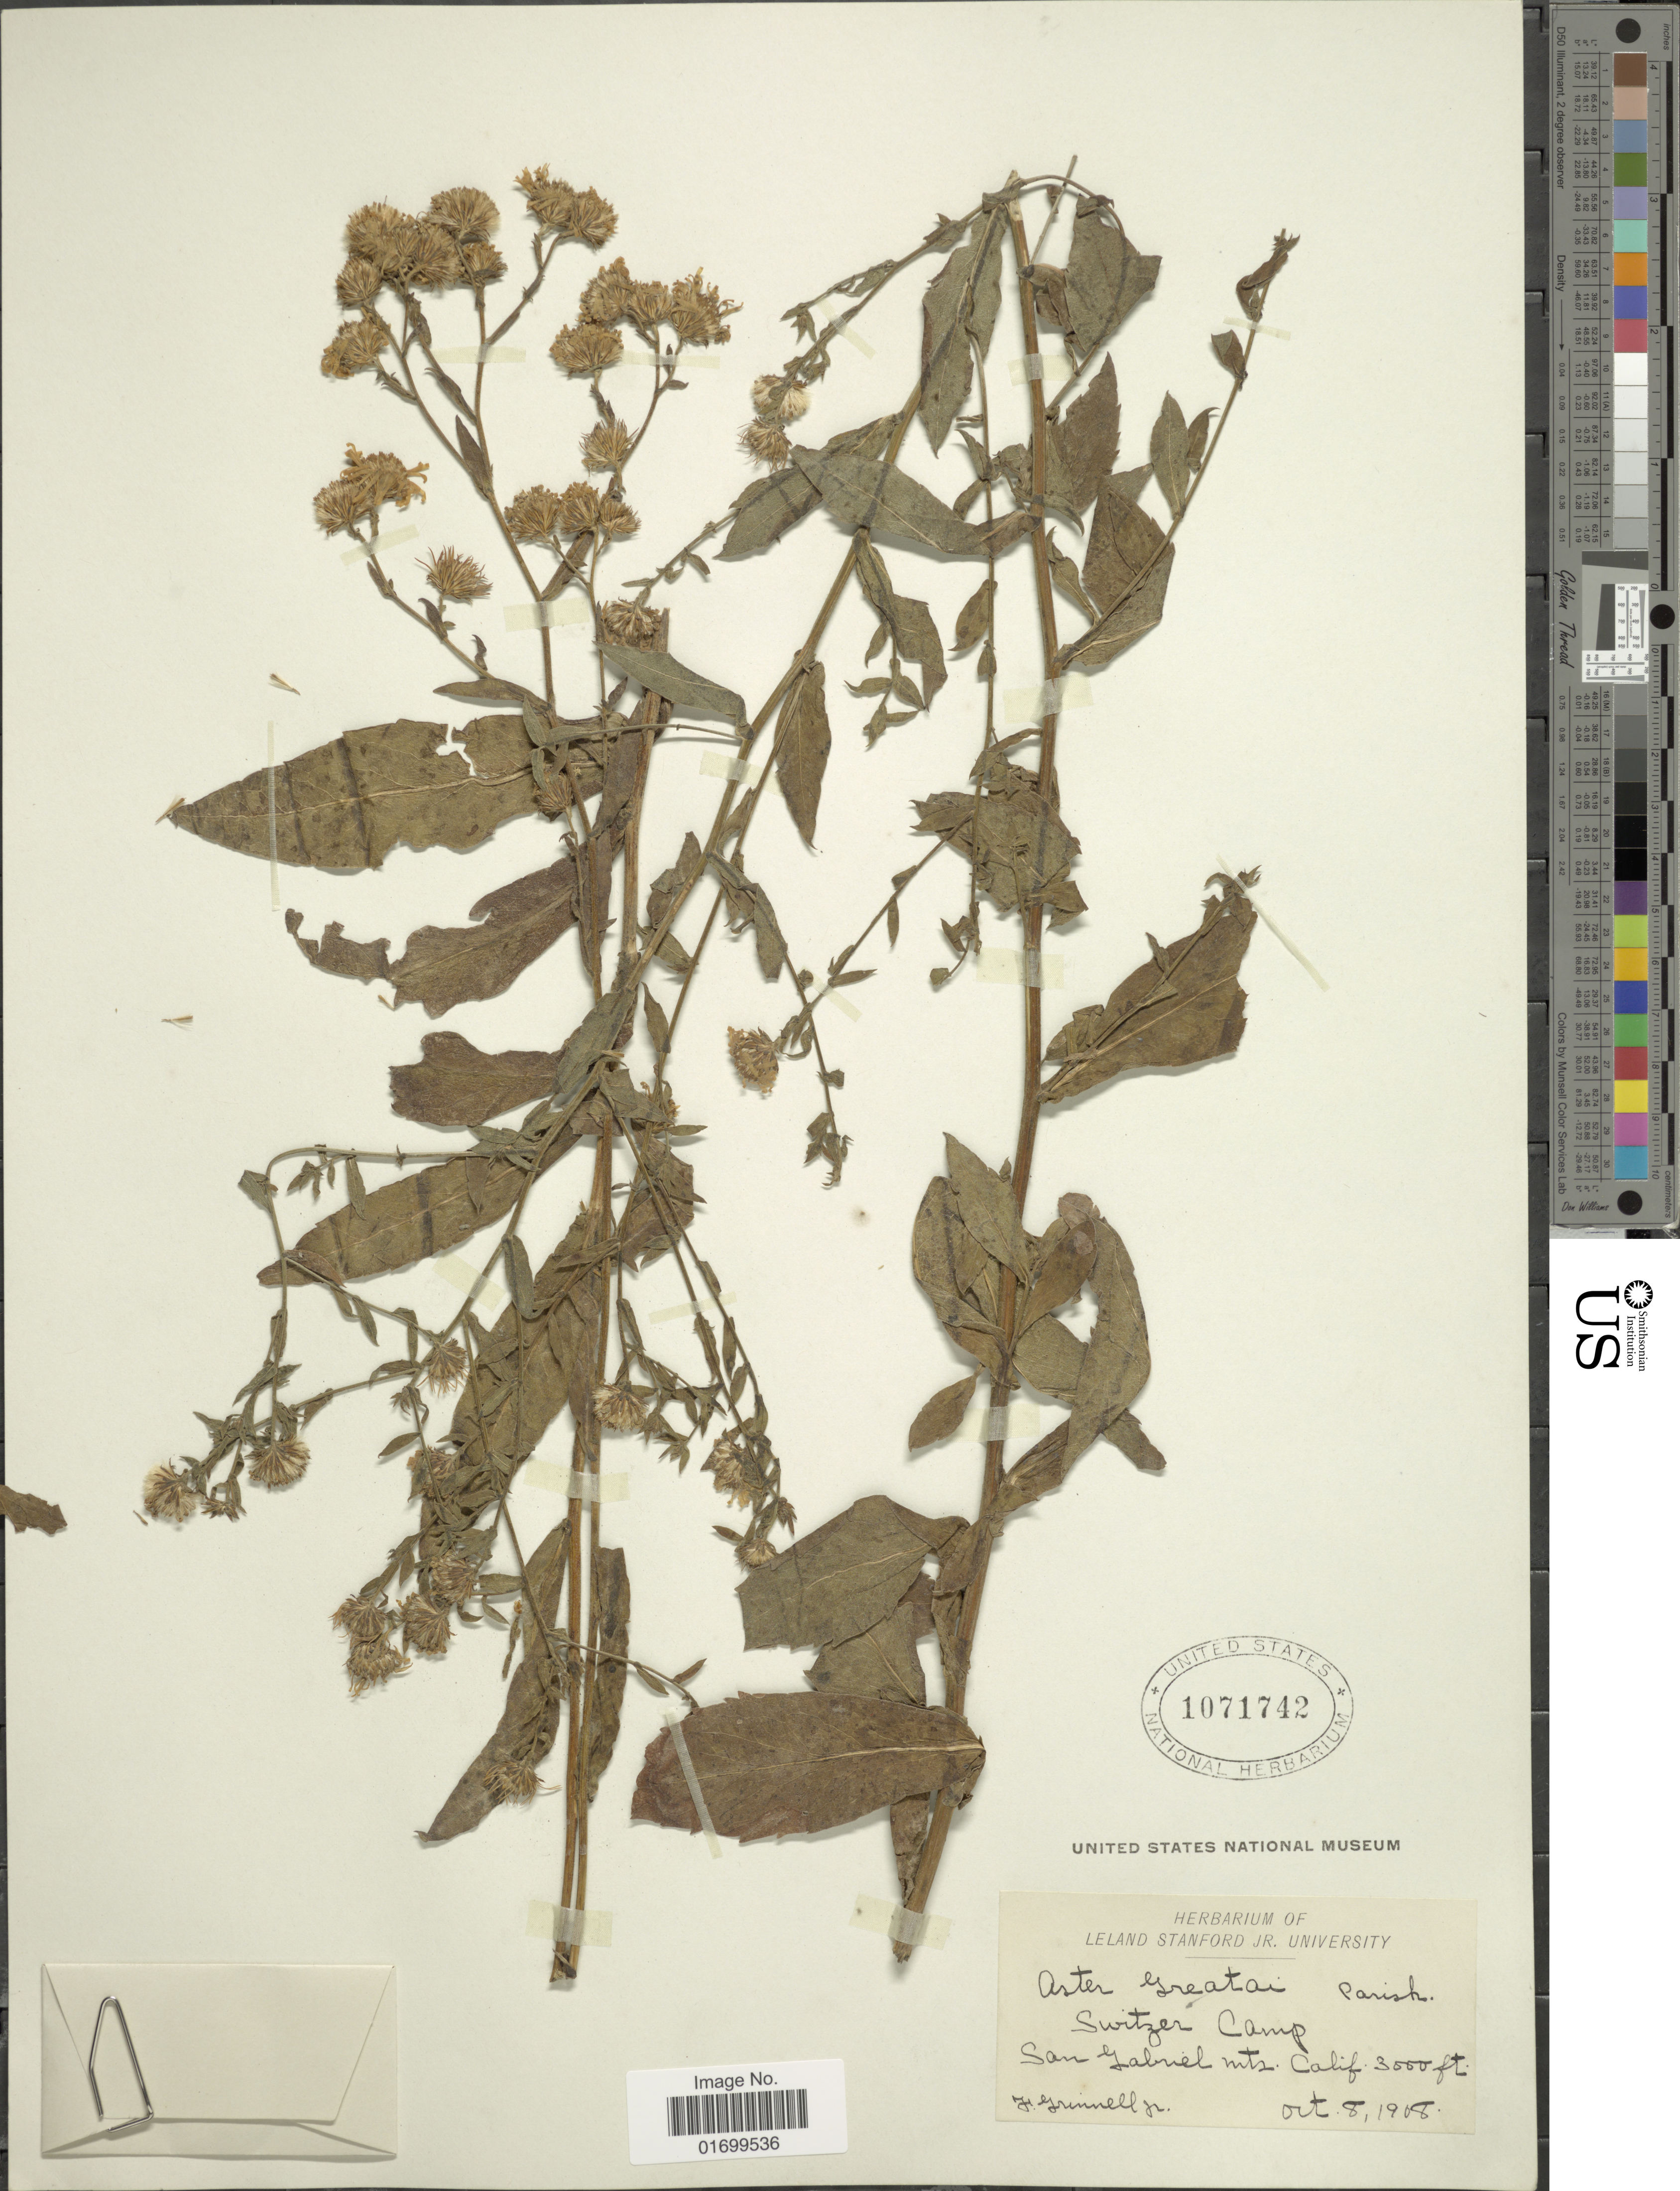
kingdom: Plantae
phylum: Tracheophyta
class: Magnoliopsida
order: Asterales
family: Asteraceae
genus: Symphyotrichum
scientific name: Symphyotrichum greatae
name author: (Parish) G.L. Nesom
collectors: F. Grinnell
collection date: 1908-10-08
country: United States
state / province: California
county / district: Los Angeles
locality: Switzer Camp, San Gabriel Mts.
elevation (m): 914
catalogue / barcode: US 1071742